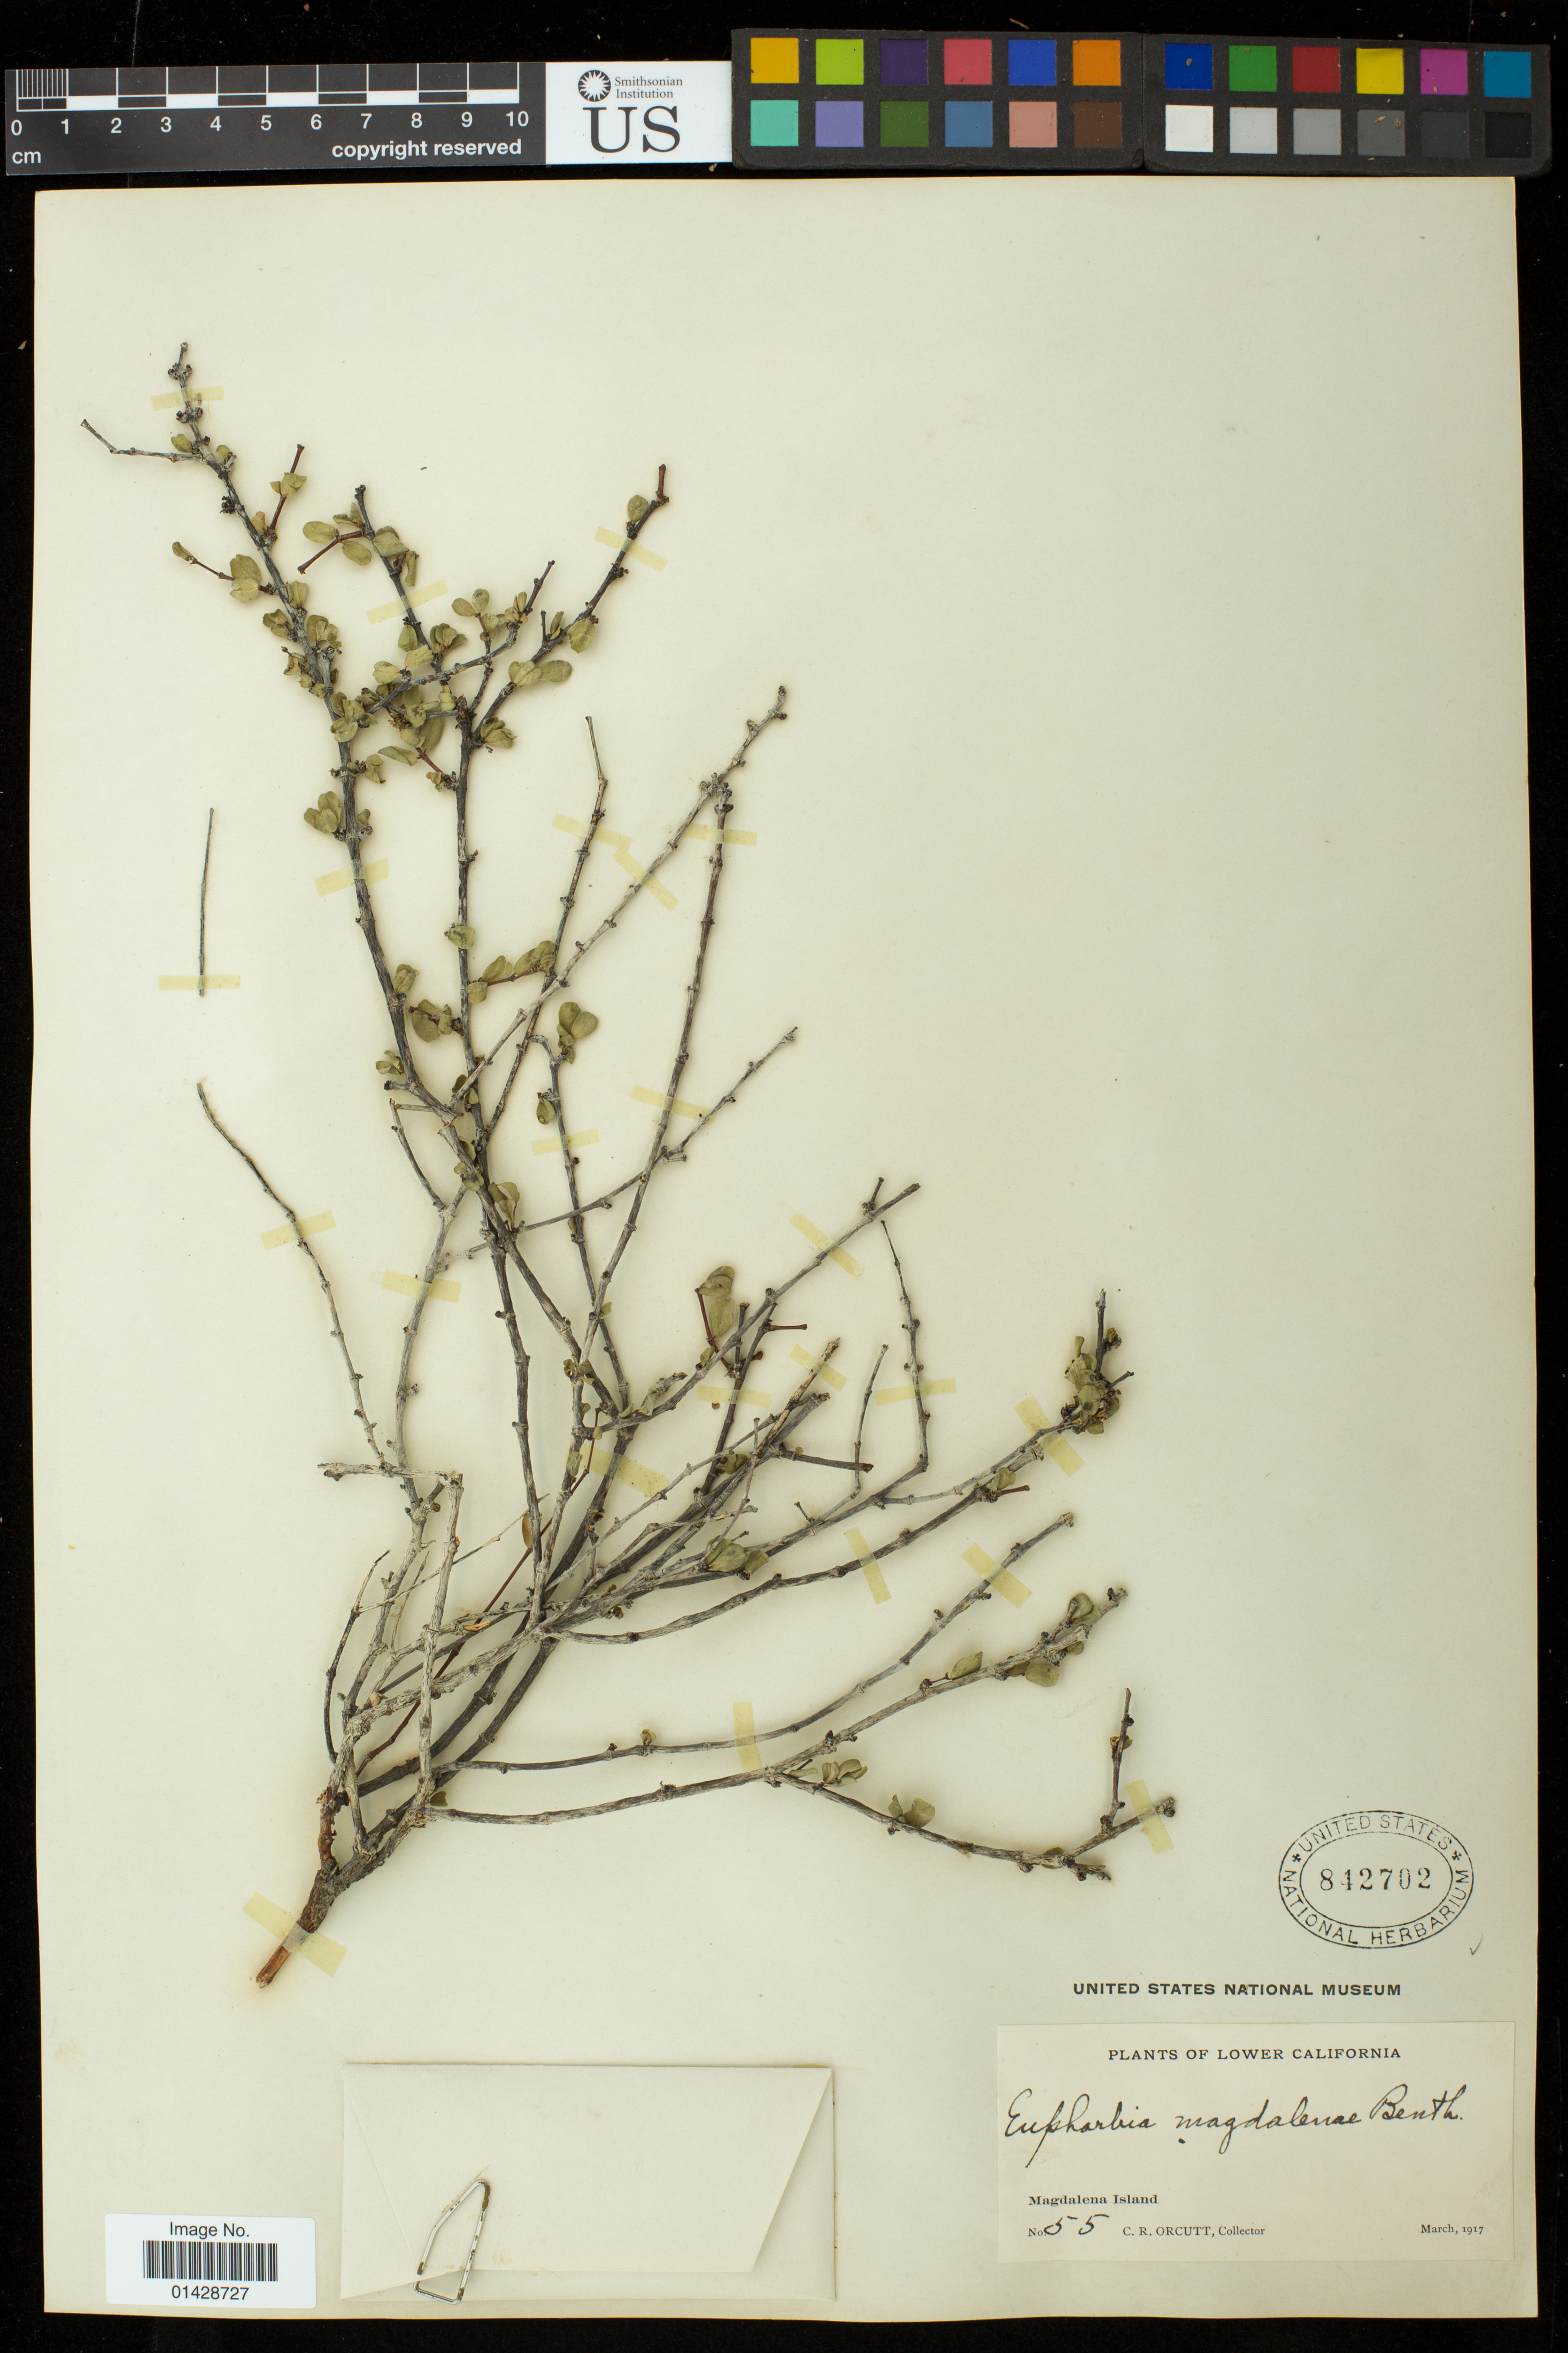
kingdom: Plantae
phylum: Tracheophyta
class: Magnoliopsida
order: Malpighiales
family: Euphorbiaceae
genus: Euphorbia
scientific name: Euphorbia magdalenae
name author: Benth.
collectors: C. R. Orcutt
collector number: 55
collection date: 1917-03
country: Mexico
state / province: Baja California Sur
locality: Magdalena Island, Lower California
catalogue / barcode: US 842702